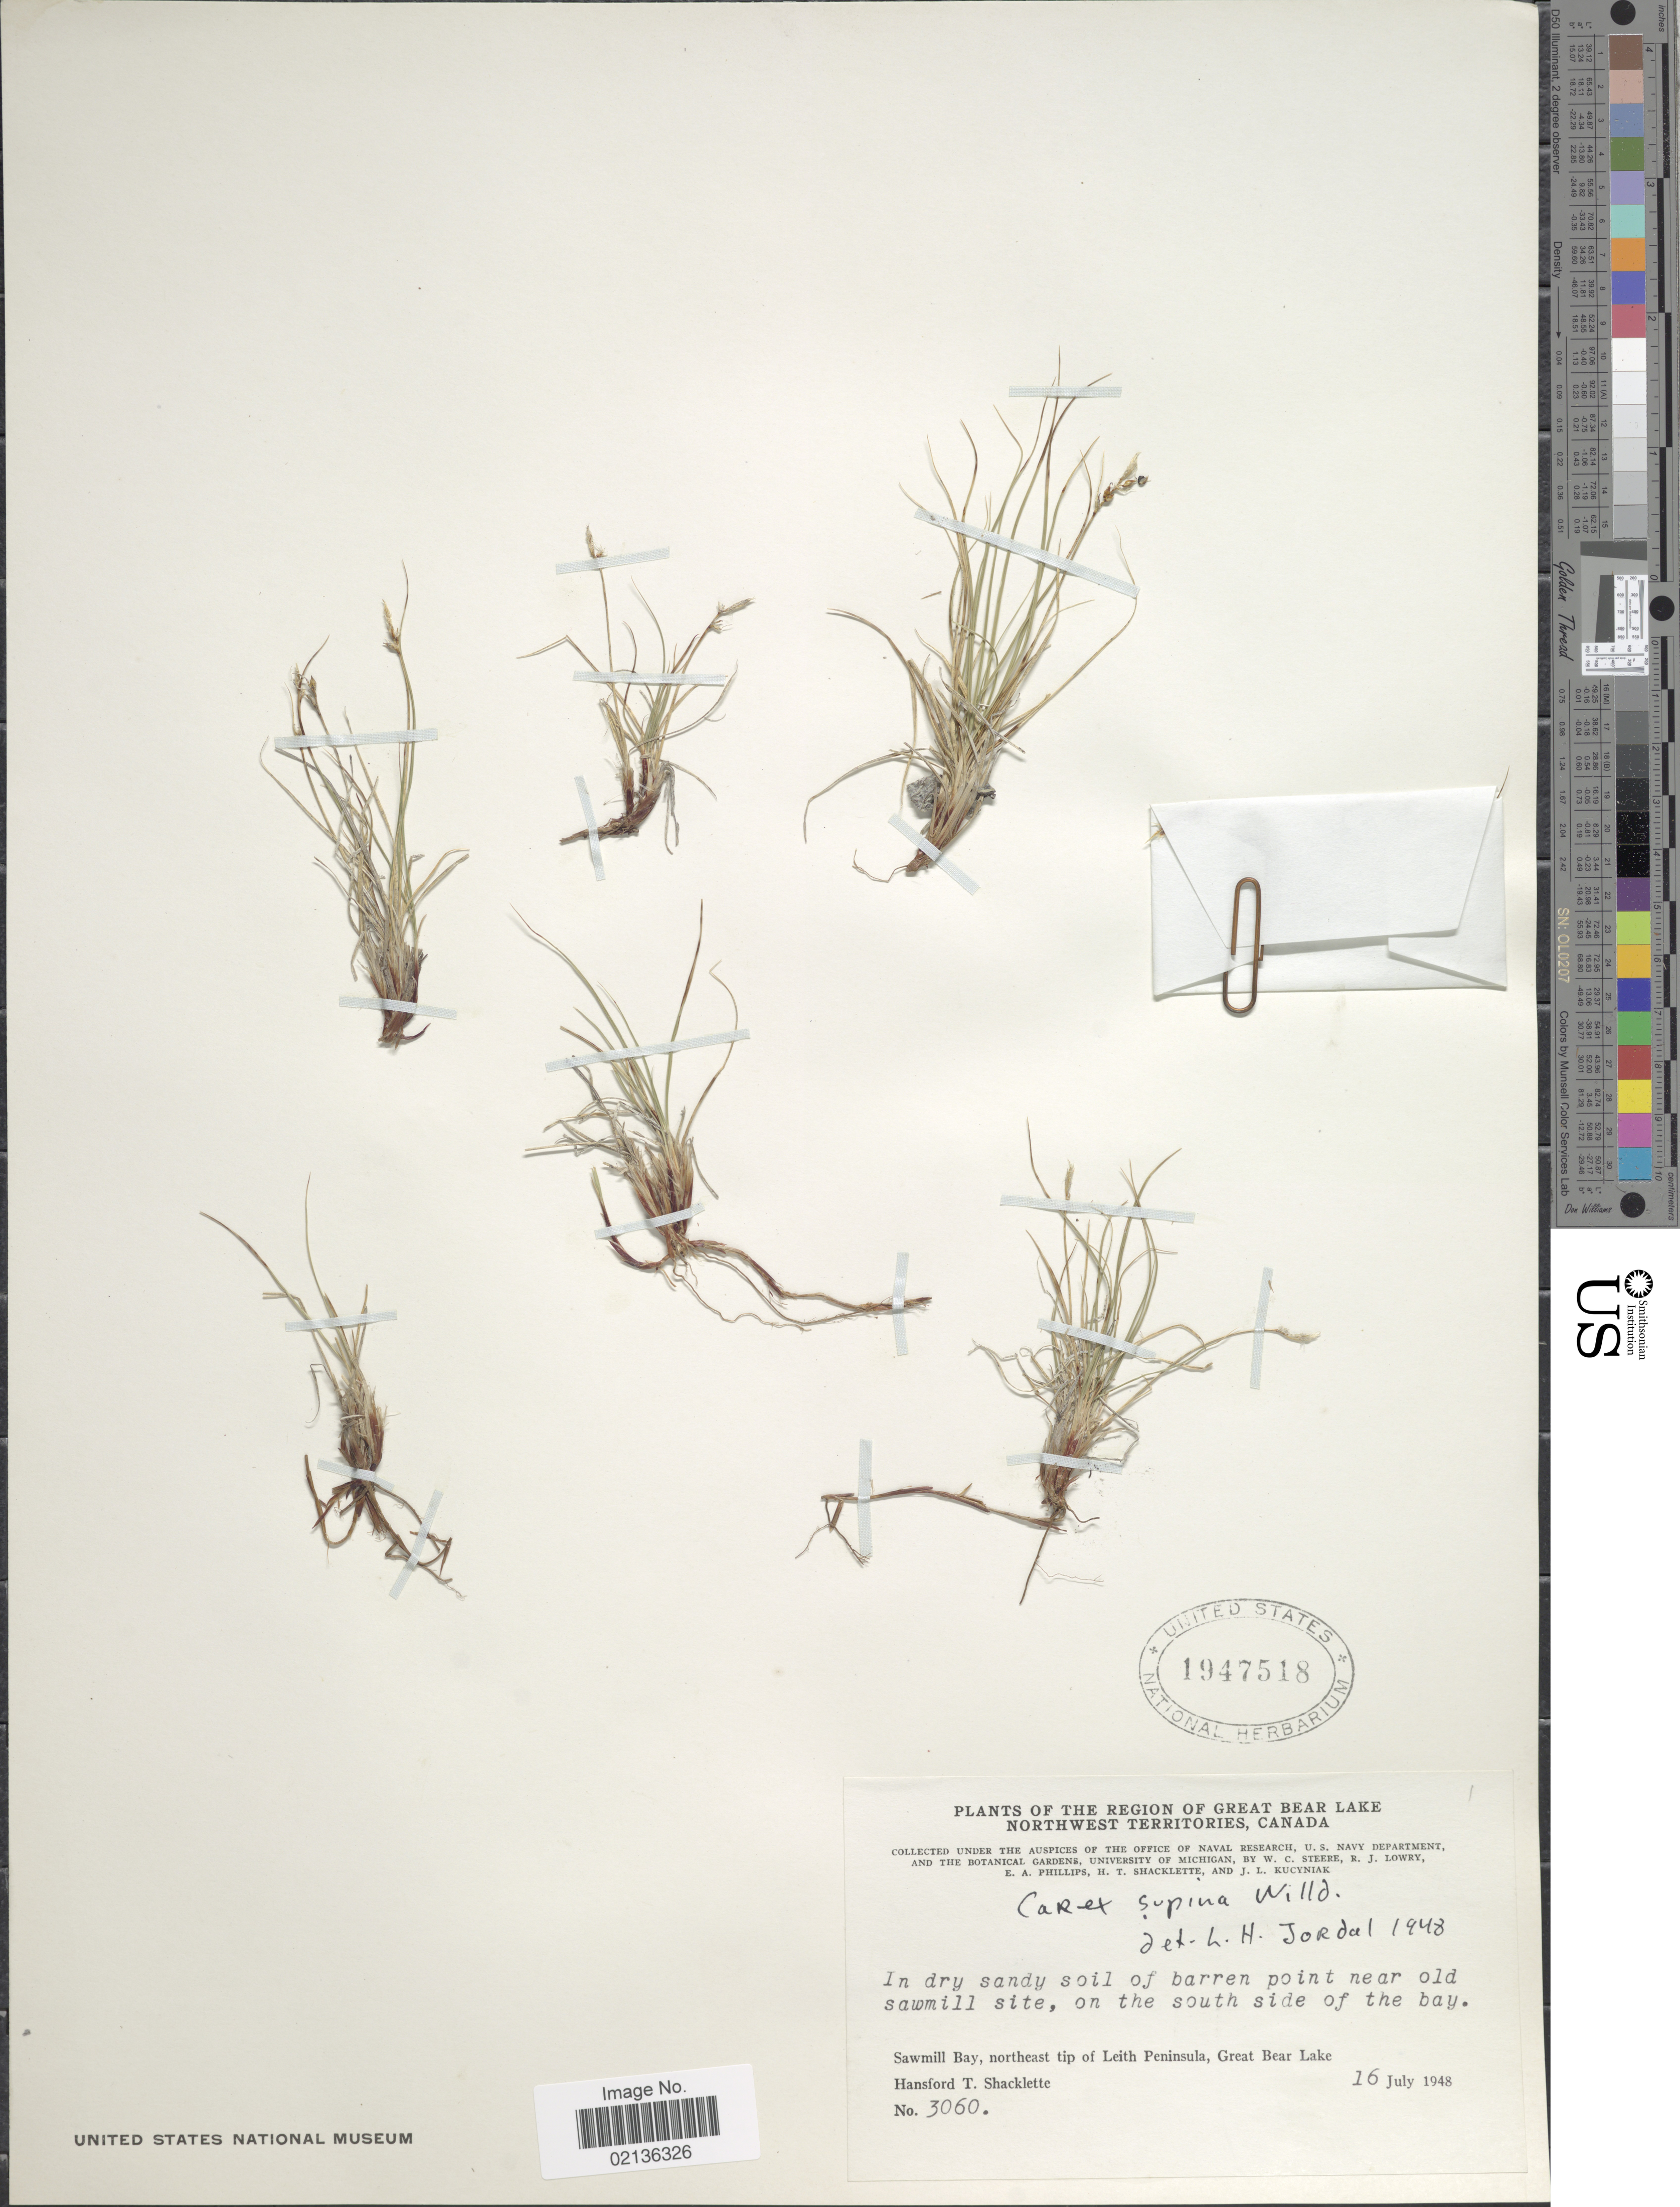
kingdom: Plantae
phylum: Tracheophyta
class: Liliopsida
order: Poales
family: Cyperaceae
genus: Carex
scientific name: Carex supina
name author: Willd. ex Wahlenb.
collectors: H. Shacklette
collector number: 3060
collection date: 1948-07-16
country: Canada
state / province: Northwest Territories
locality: The Region of Great Bear Lake, Northwest Territories, Canada, Sawmill Bay, northeast tip of Leith Peninsula, Great Bear Lake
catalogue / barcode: US 1947518